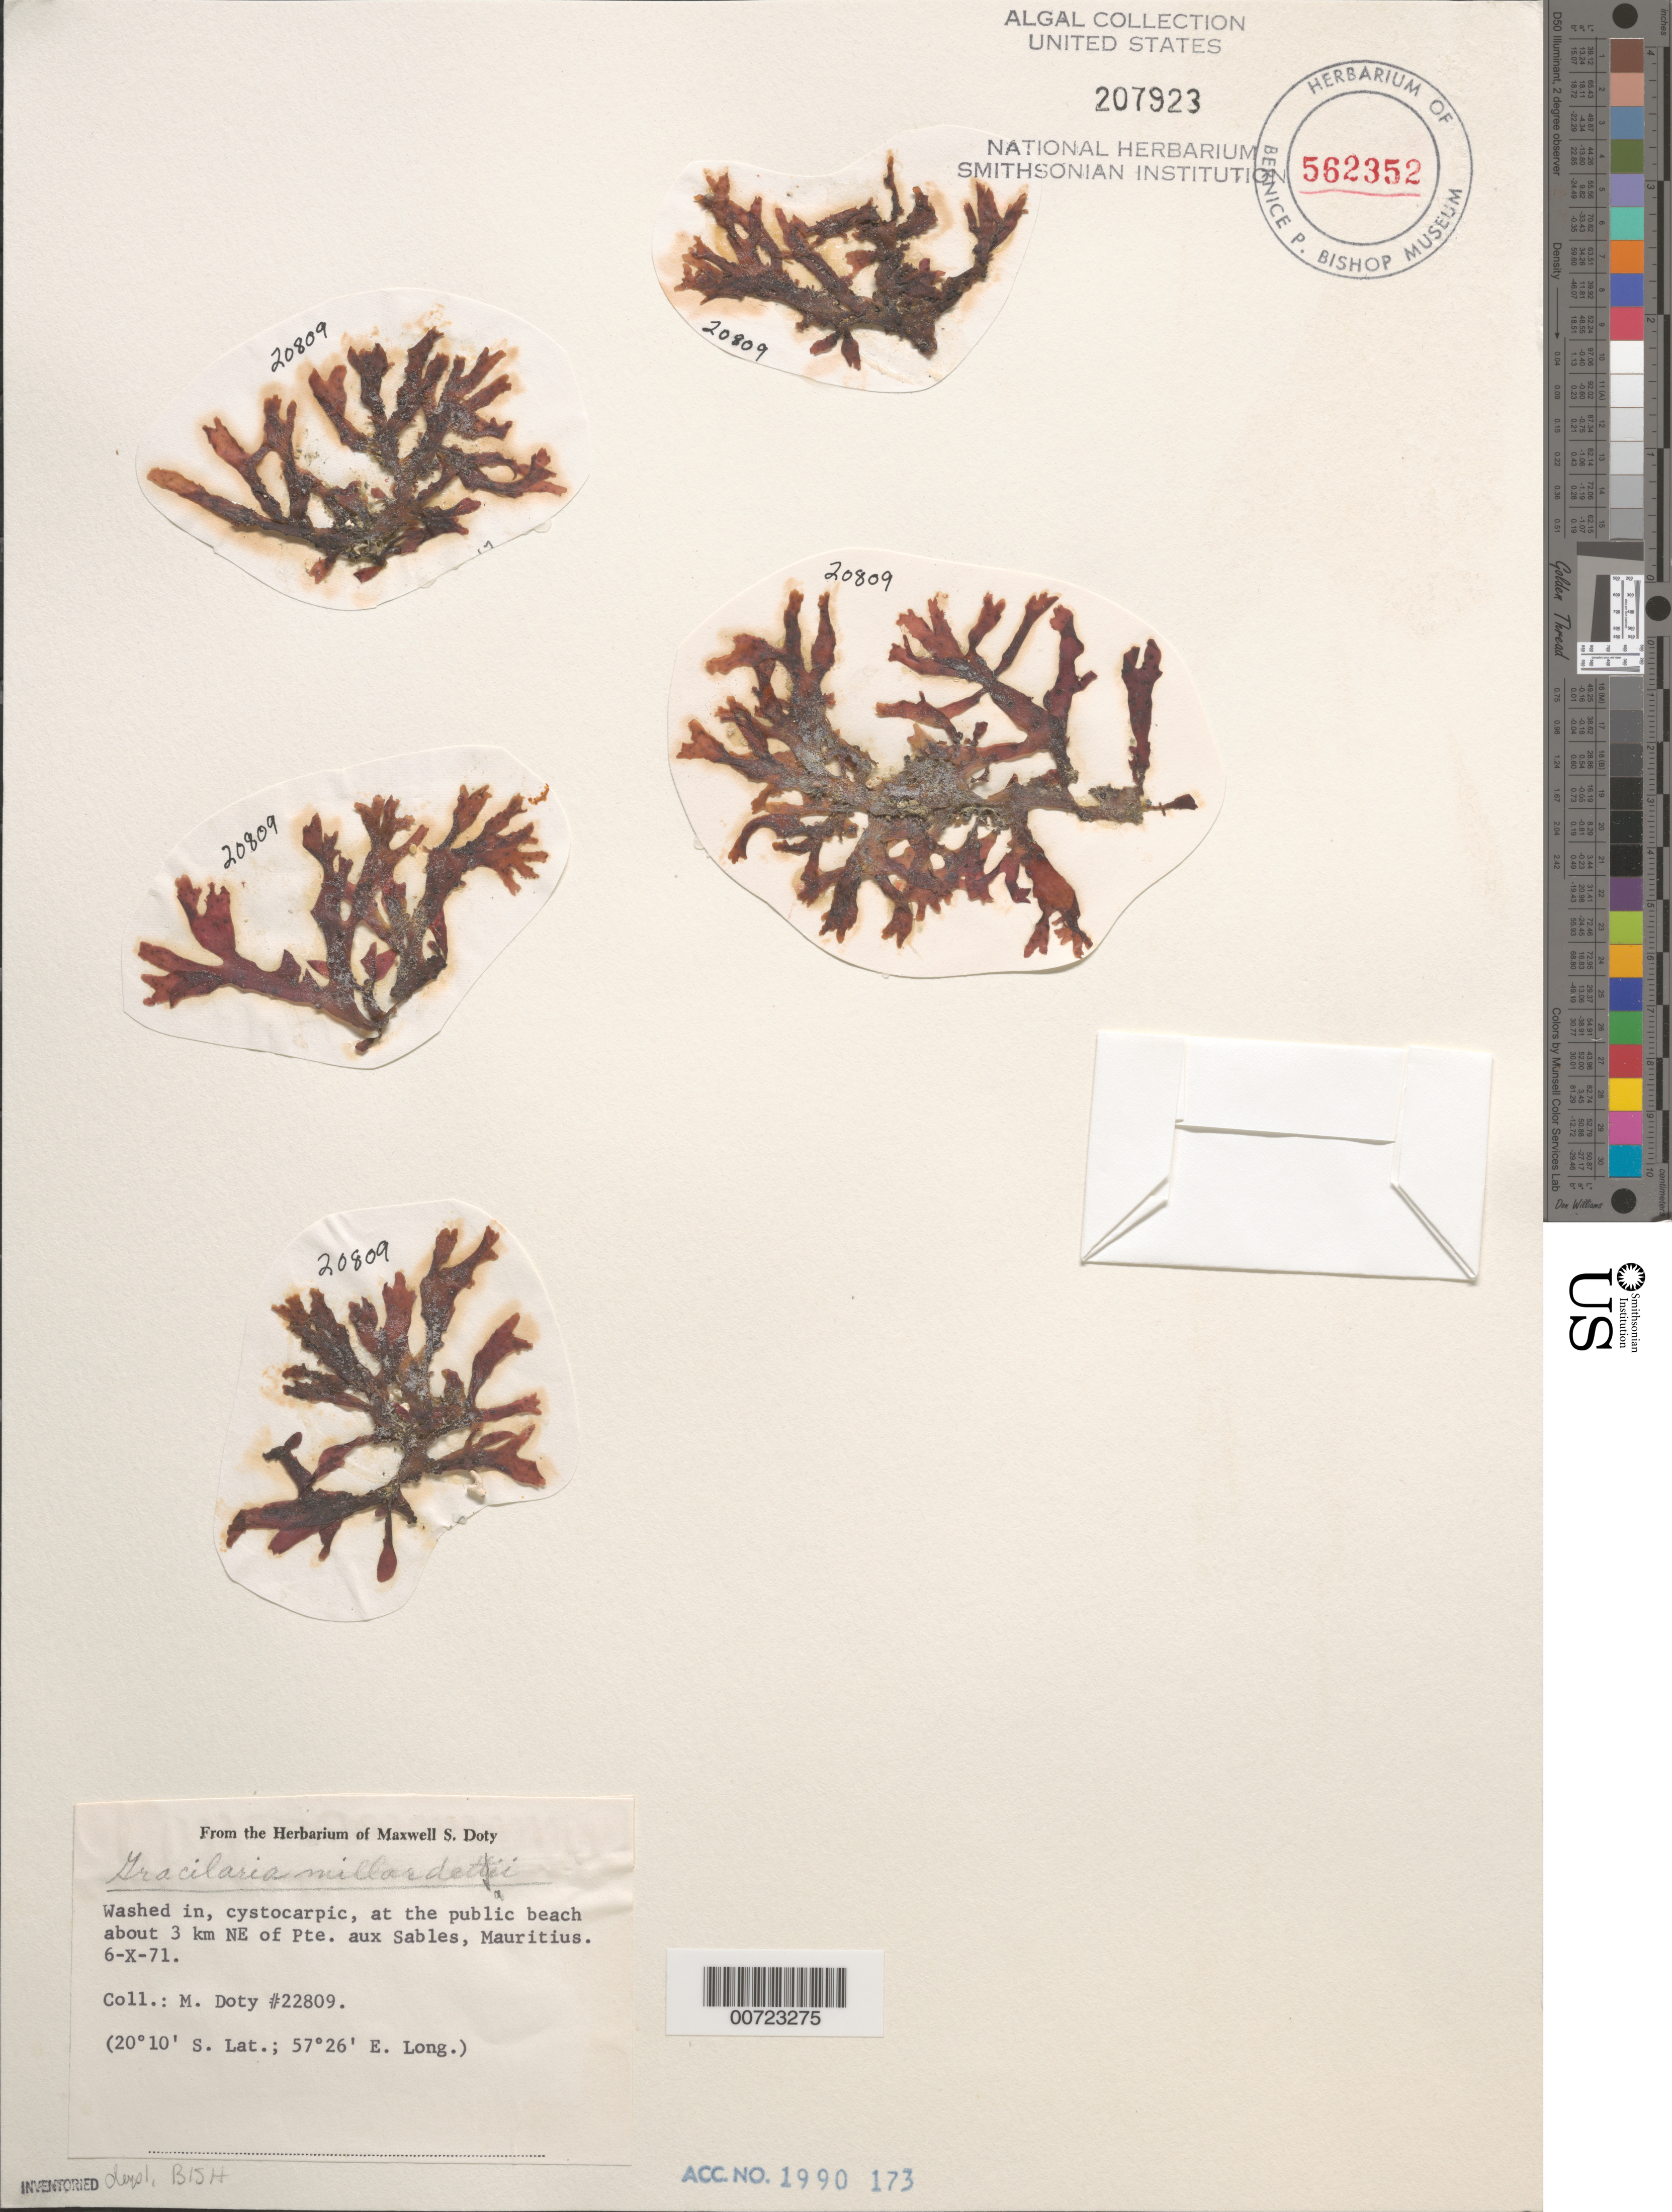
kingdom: Plantae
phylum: Rhodophyta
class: Florideophyceae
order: Gracilariales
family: Gracilariaceae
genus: Gracilaria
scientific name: Gracilaria millardetii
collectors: M. S. Doty et al.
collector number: MSD 22809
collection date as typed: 06 Oct 1971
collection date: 1971-10-06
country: Mauritius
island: Mauritius Island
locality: Ca. 3 km northeast of Pointe aux Sables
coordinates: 20 10' S. Lat., 57 26' E. Long.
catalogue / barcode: US 207923